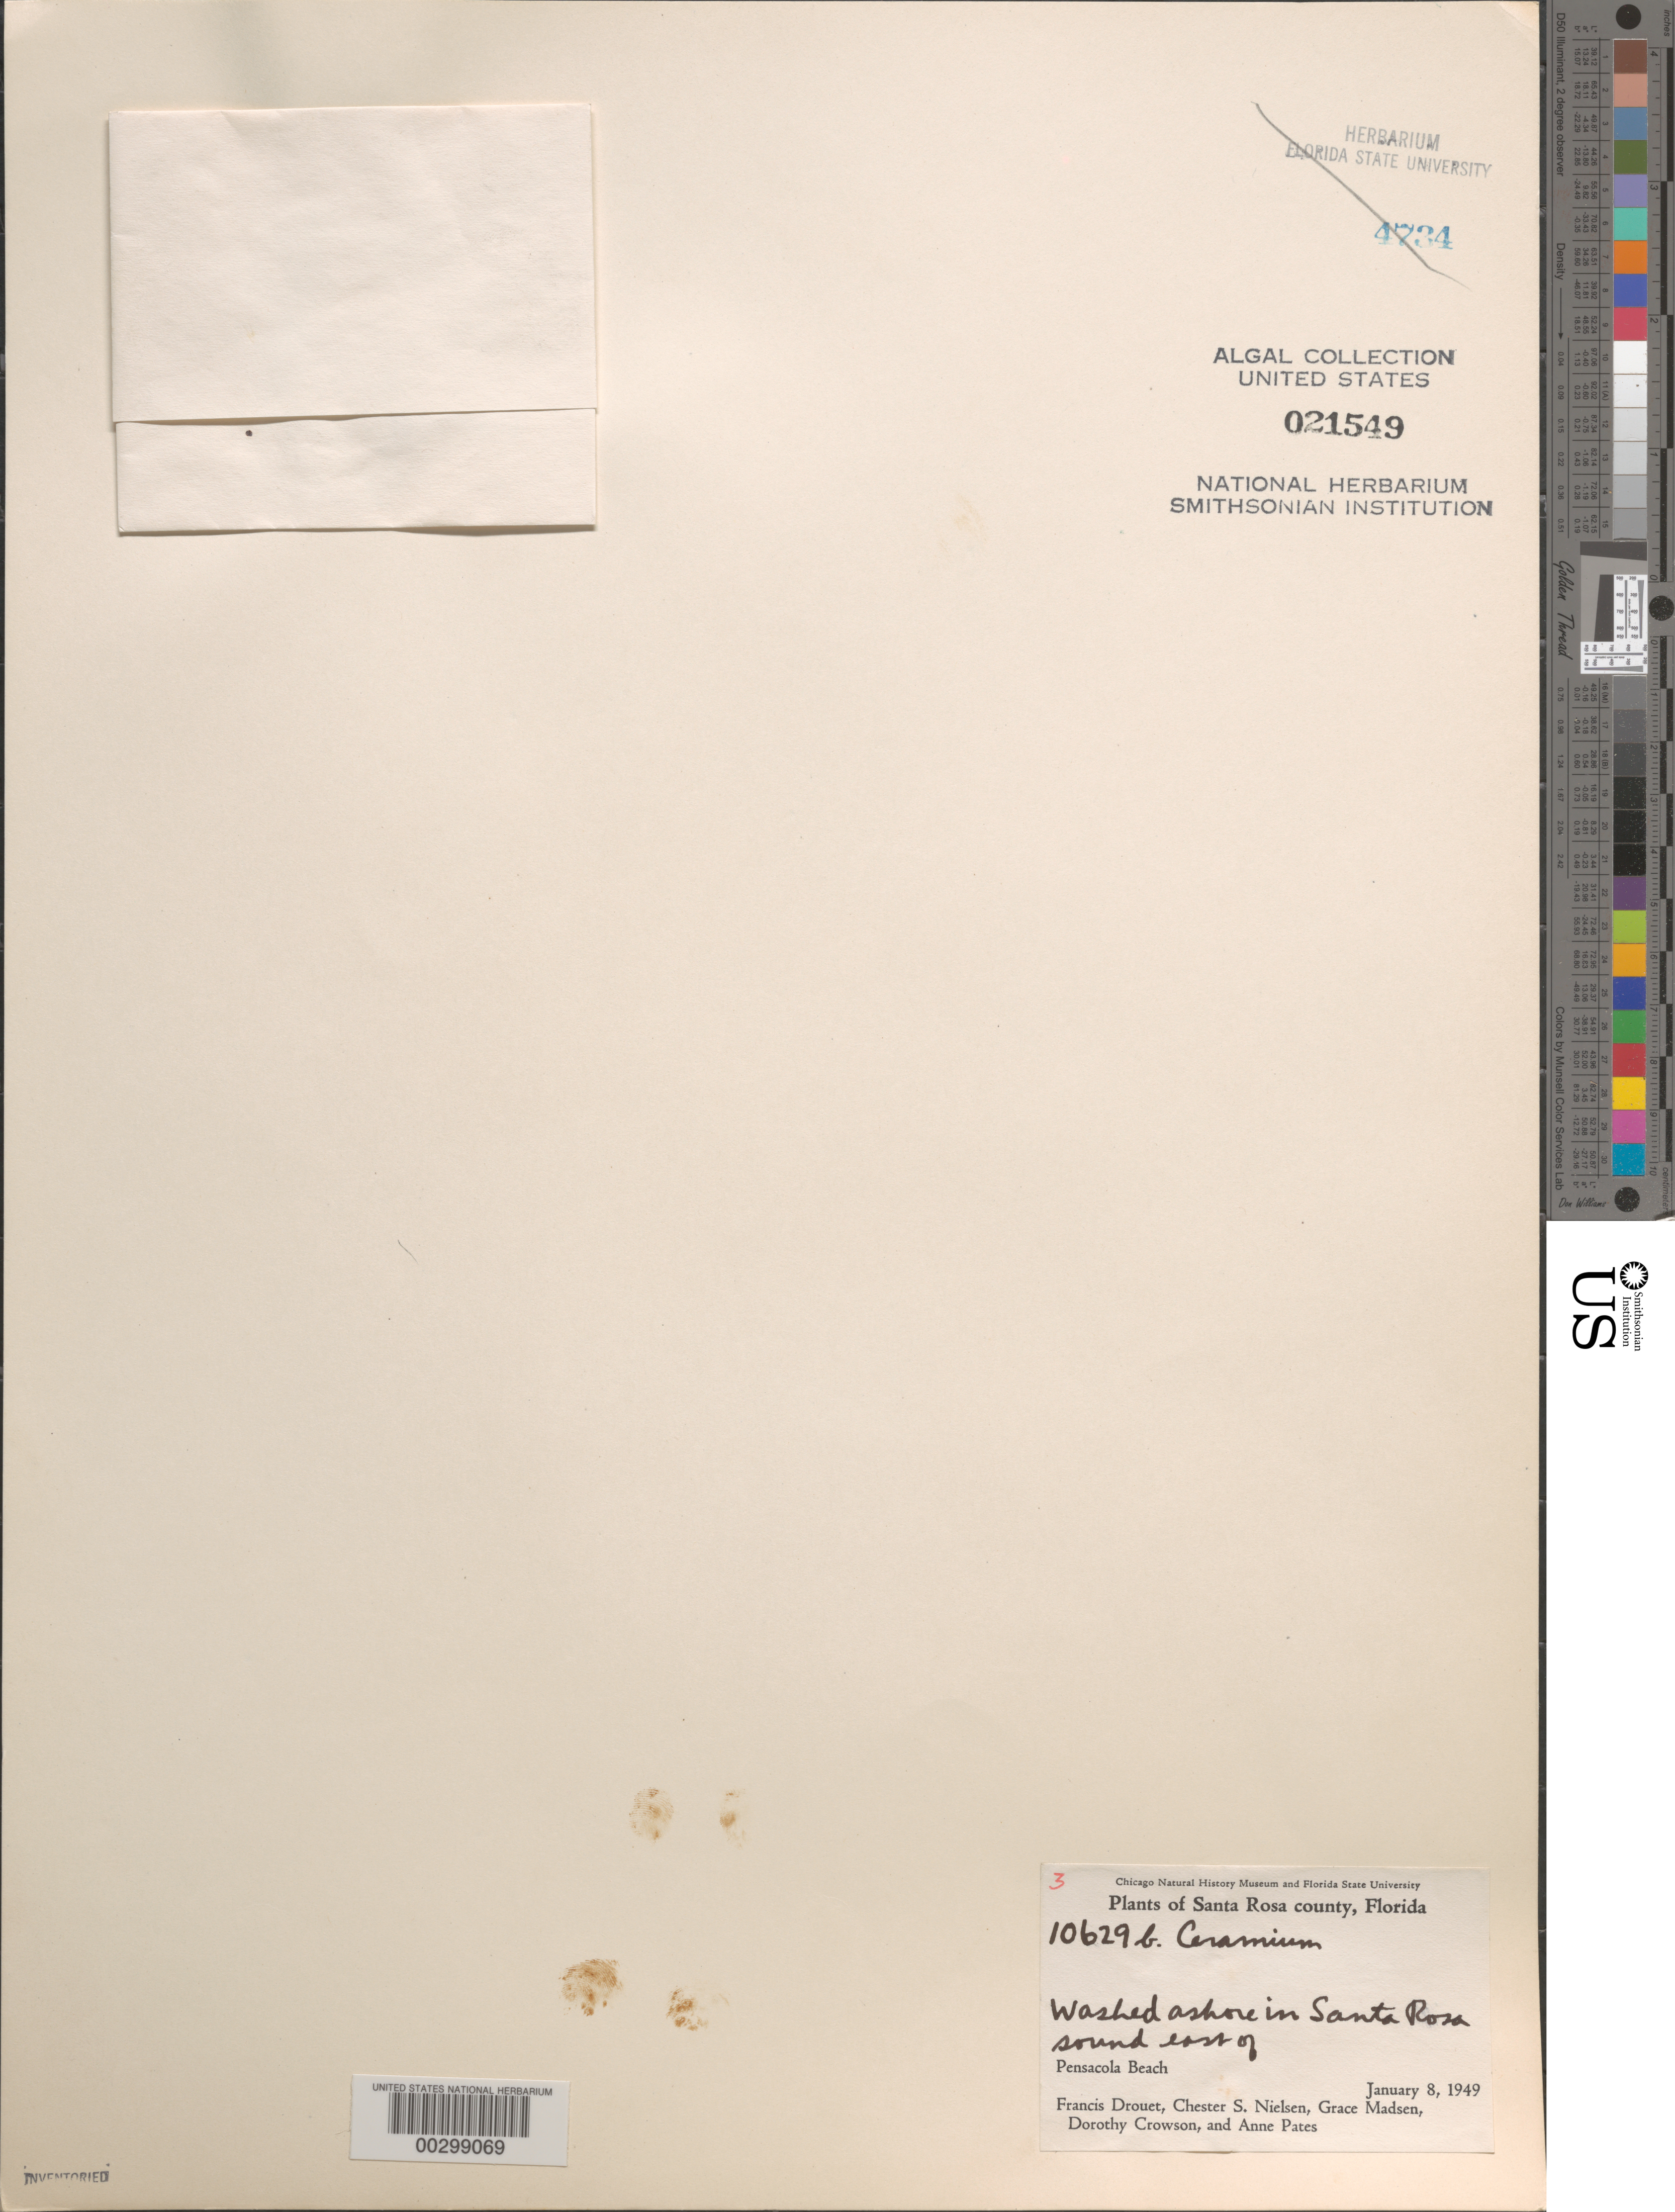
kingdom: Plantae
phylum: Rhodophyta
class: Florideophyceae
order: Ceramiales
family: Ceramiaceae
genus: Ceramium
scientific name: Ceramium sp.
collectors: F. E. Drouet, C. S. Nielsen, G. Madsen, D. Crowson & A. Pates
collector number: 10629b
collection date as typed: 08 Jan 1949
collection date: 1949-01-08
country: United States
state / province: Florida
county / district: Santa Rosa County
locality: Santa Rosa Sound east of Pensacola Beach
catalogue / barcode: US 21549